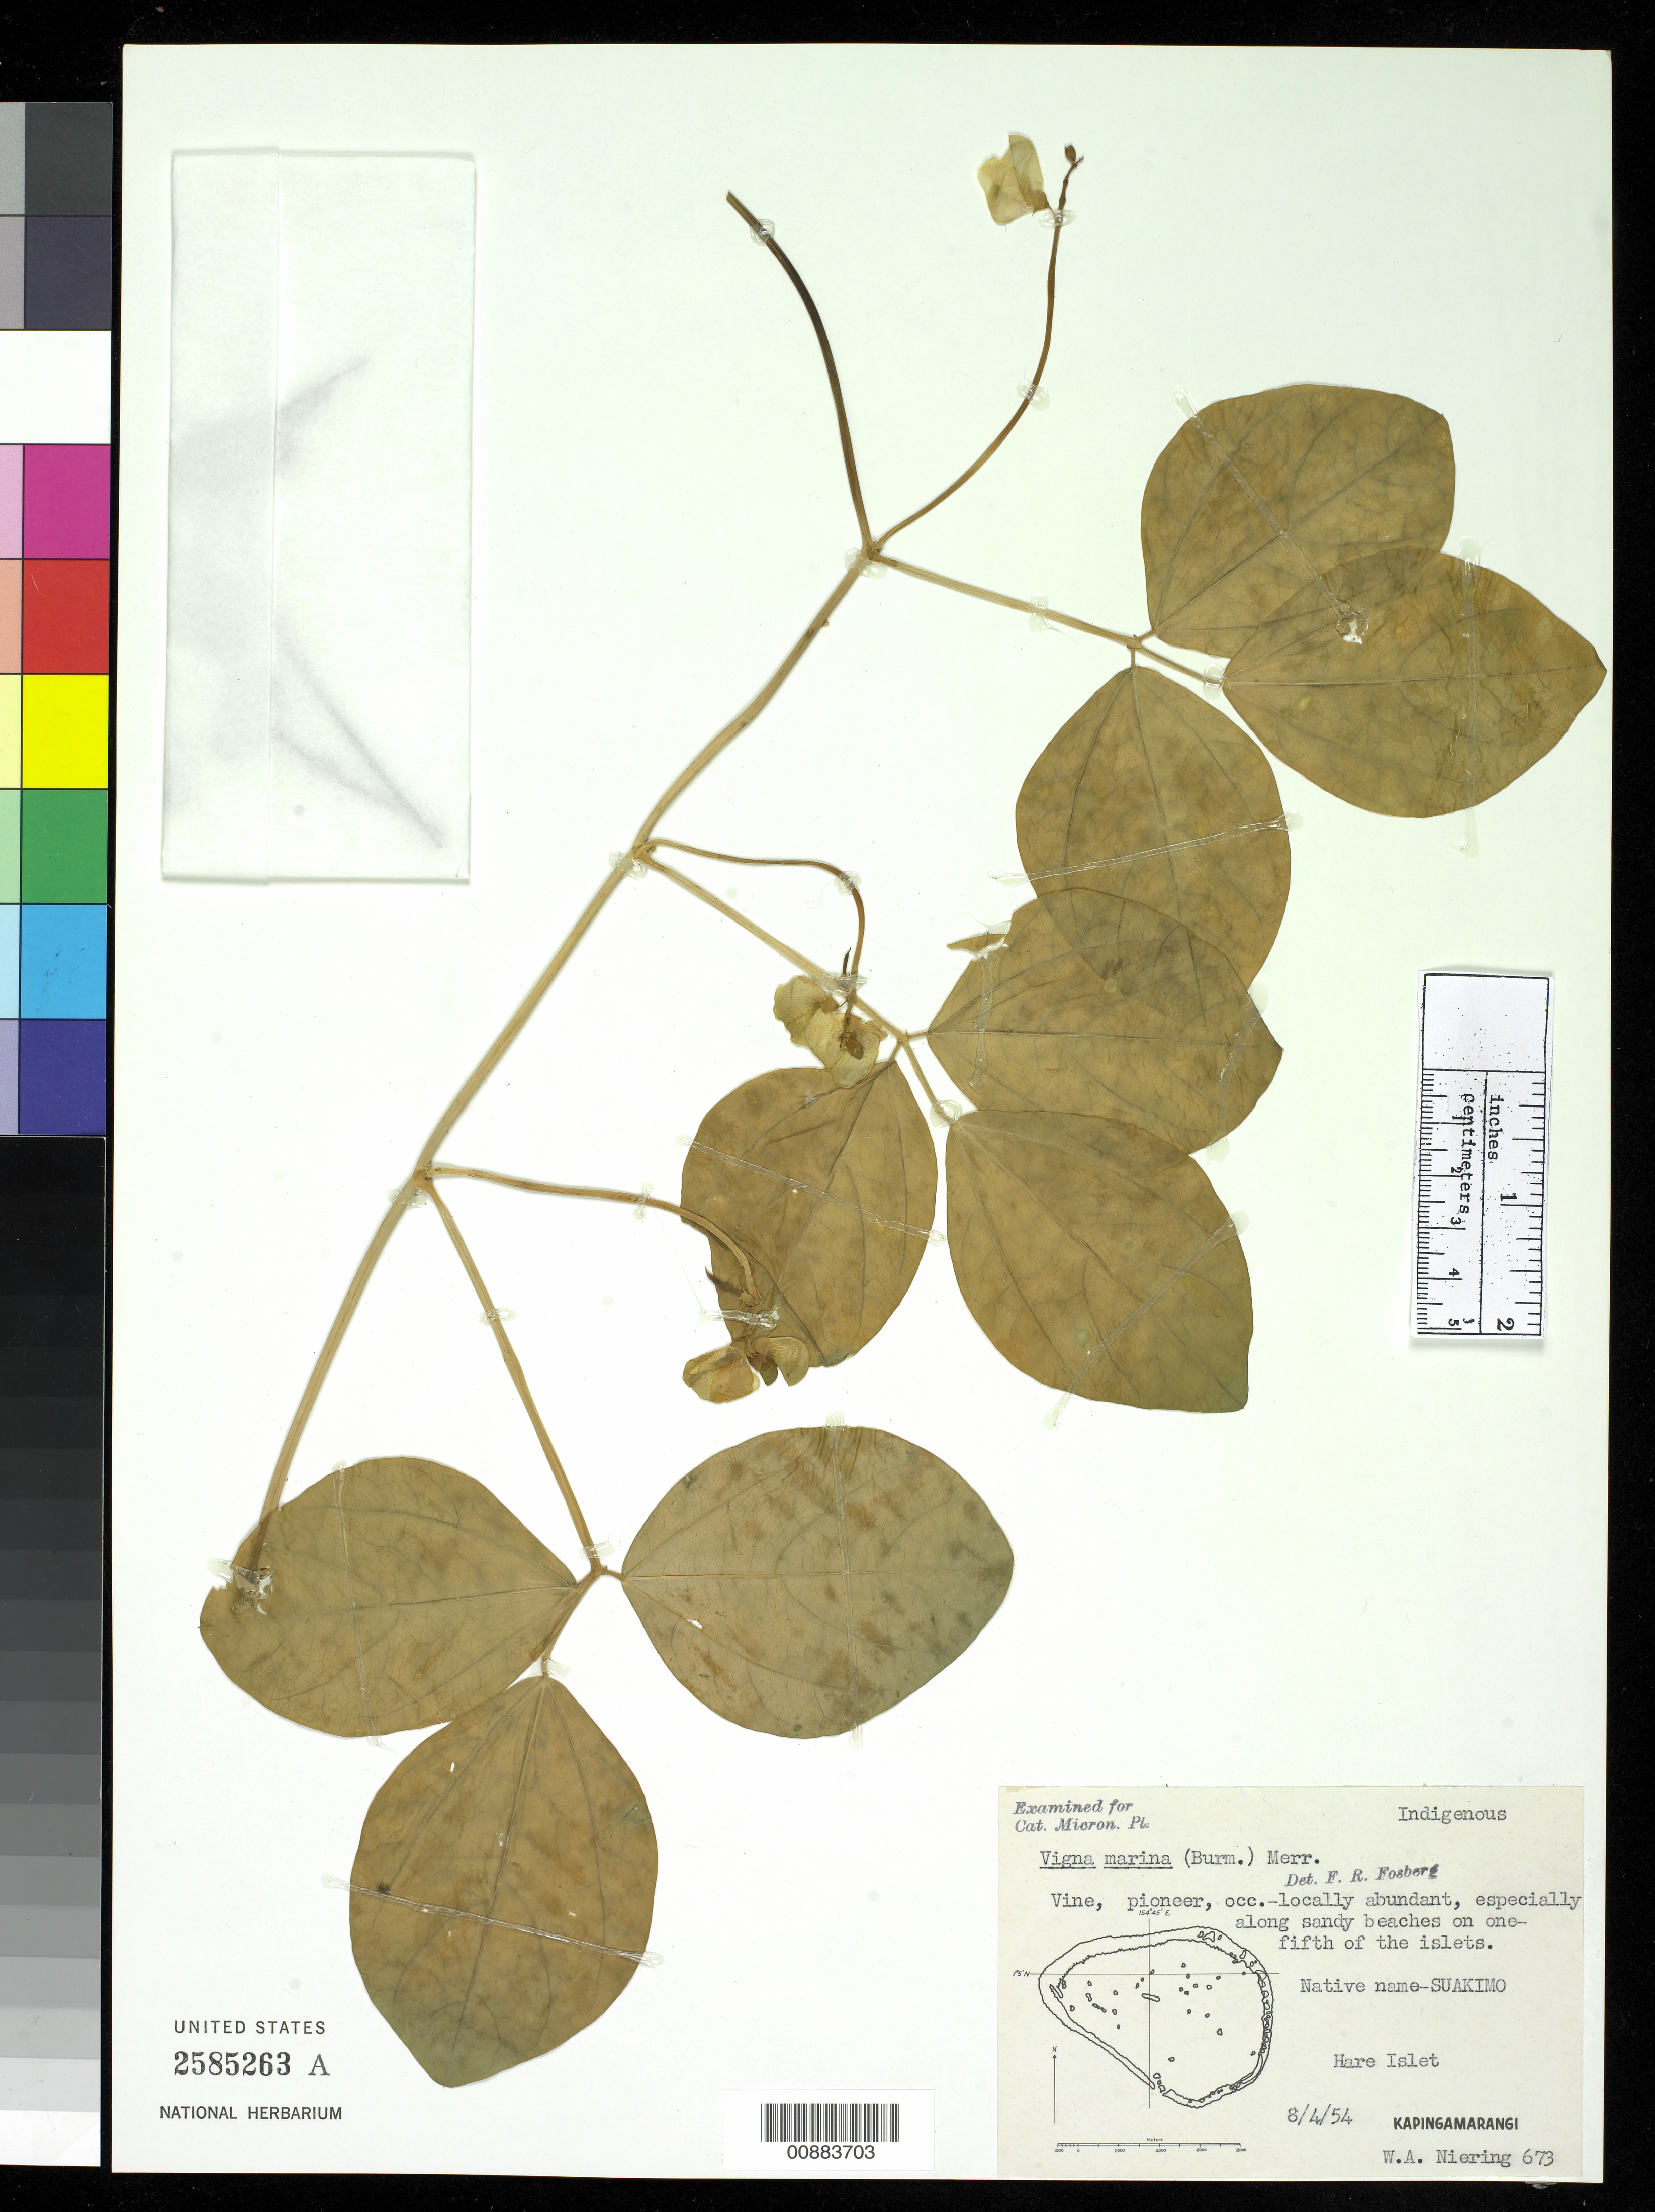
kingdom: Plantae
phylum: Tracheophyta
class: Magnoliopsida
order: Fabales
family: Fabaceae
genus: Vigna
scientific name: Vigna marina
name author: (Burm.) Merr.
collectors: W. Niering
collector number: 673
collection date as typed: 08 Apr 1954 or 04 Aug 1954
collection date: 1954-04-08 or 1954-08-04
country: Micronesia, Federated States of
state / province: Pohnpei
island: Kapingamarangi Atoll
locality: Hare Islet, Kapingamarangi I.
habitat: Locally abundant, especially along sandy beaches on one-fifth of the islets.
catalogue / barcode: US 2585263